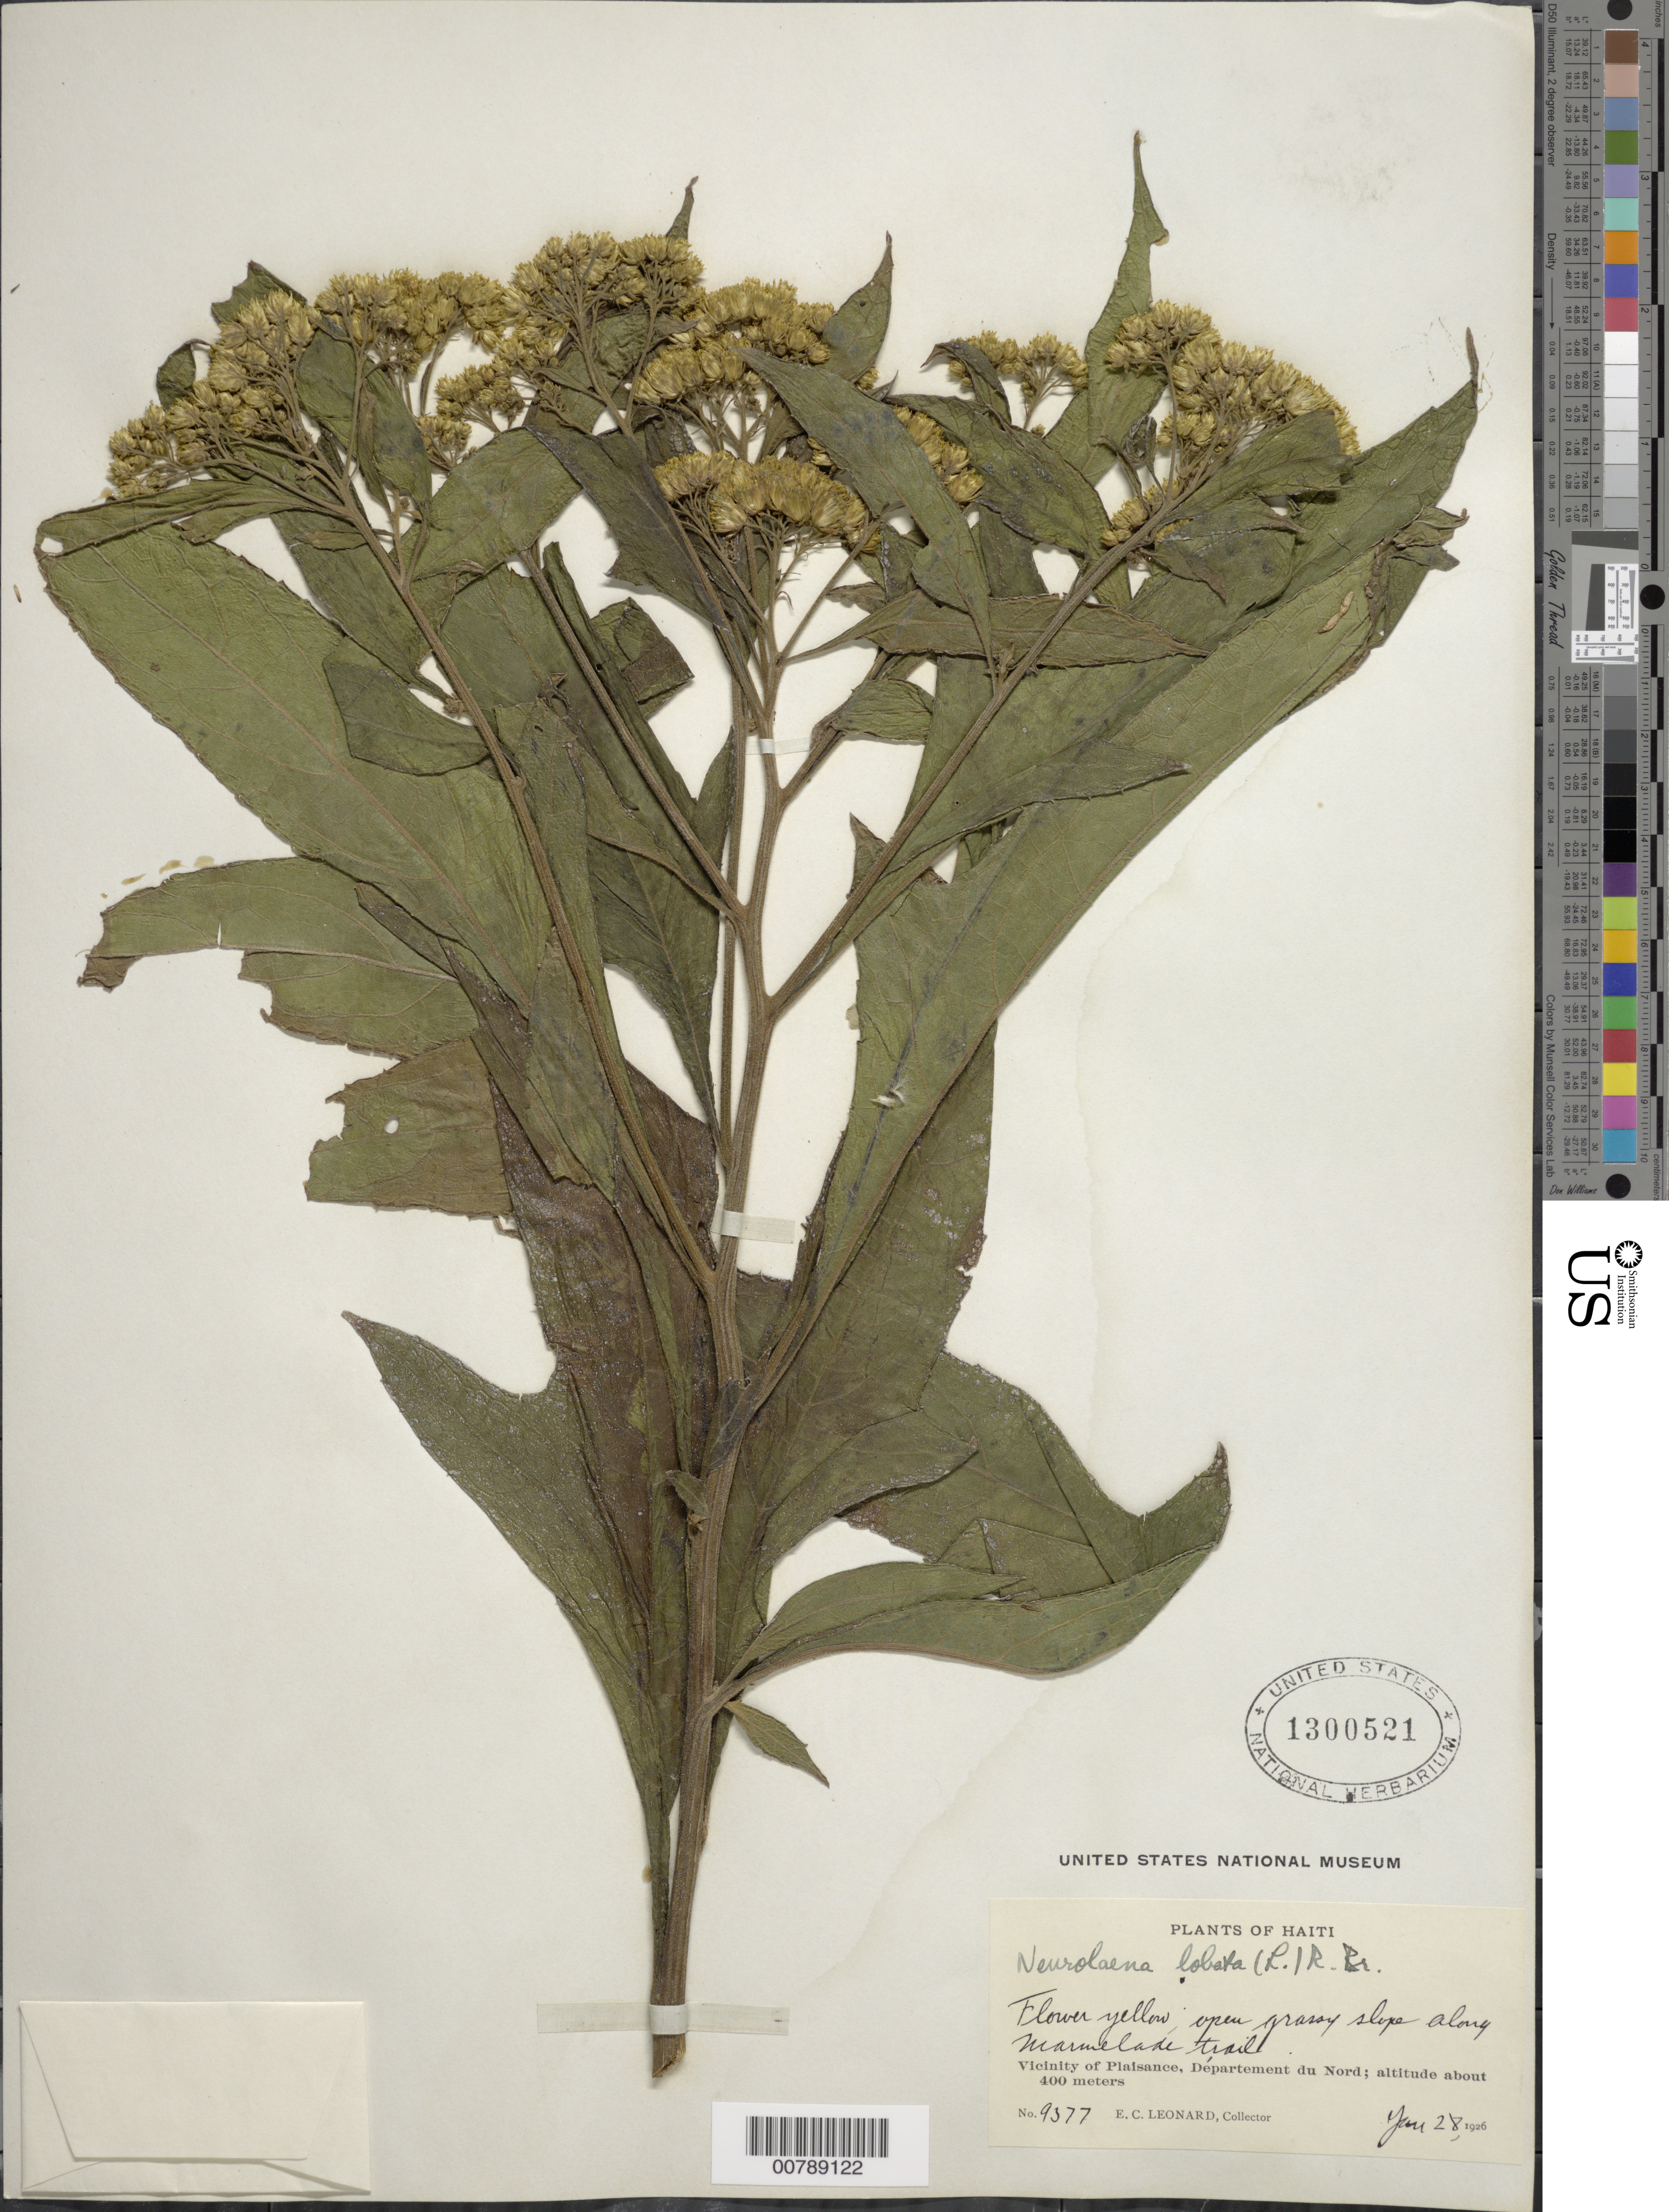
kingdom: Plantae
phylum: Tracheophyta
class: Magnoliopsida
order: Asterales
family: Asteraceae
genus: Neurolaena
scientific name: Neurolaena lobata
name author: (L.) R. Br. ex Cass.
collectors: E. C. Leonard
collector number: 9377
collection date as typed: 28 Jan 1926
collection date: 1926-01-28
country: Haiti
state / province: Nord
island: Hispaniola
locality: Vicinity of Plaisance, Département du Nord. Along Marmelade trail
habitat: Open grassy slope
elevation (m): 400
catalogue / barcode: US 1300521